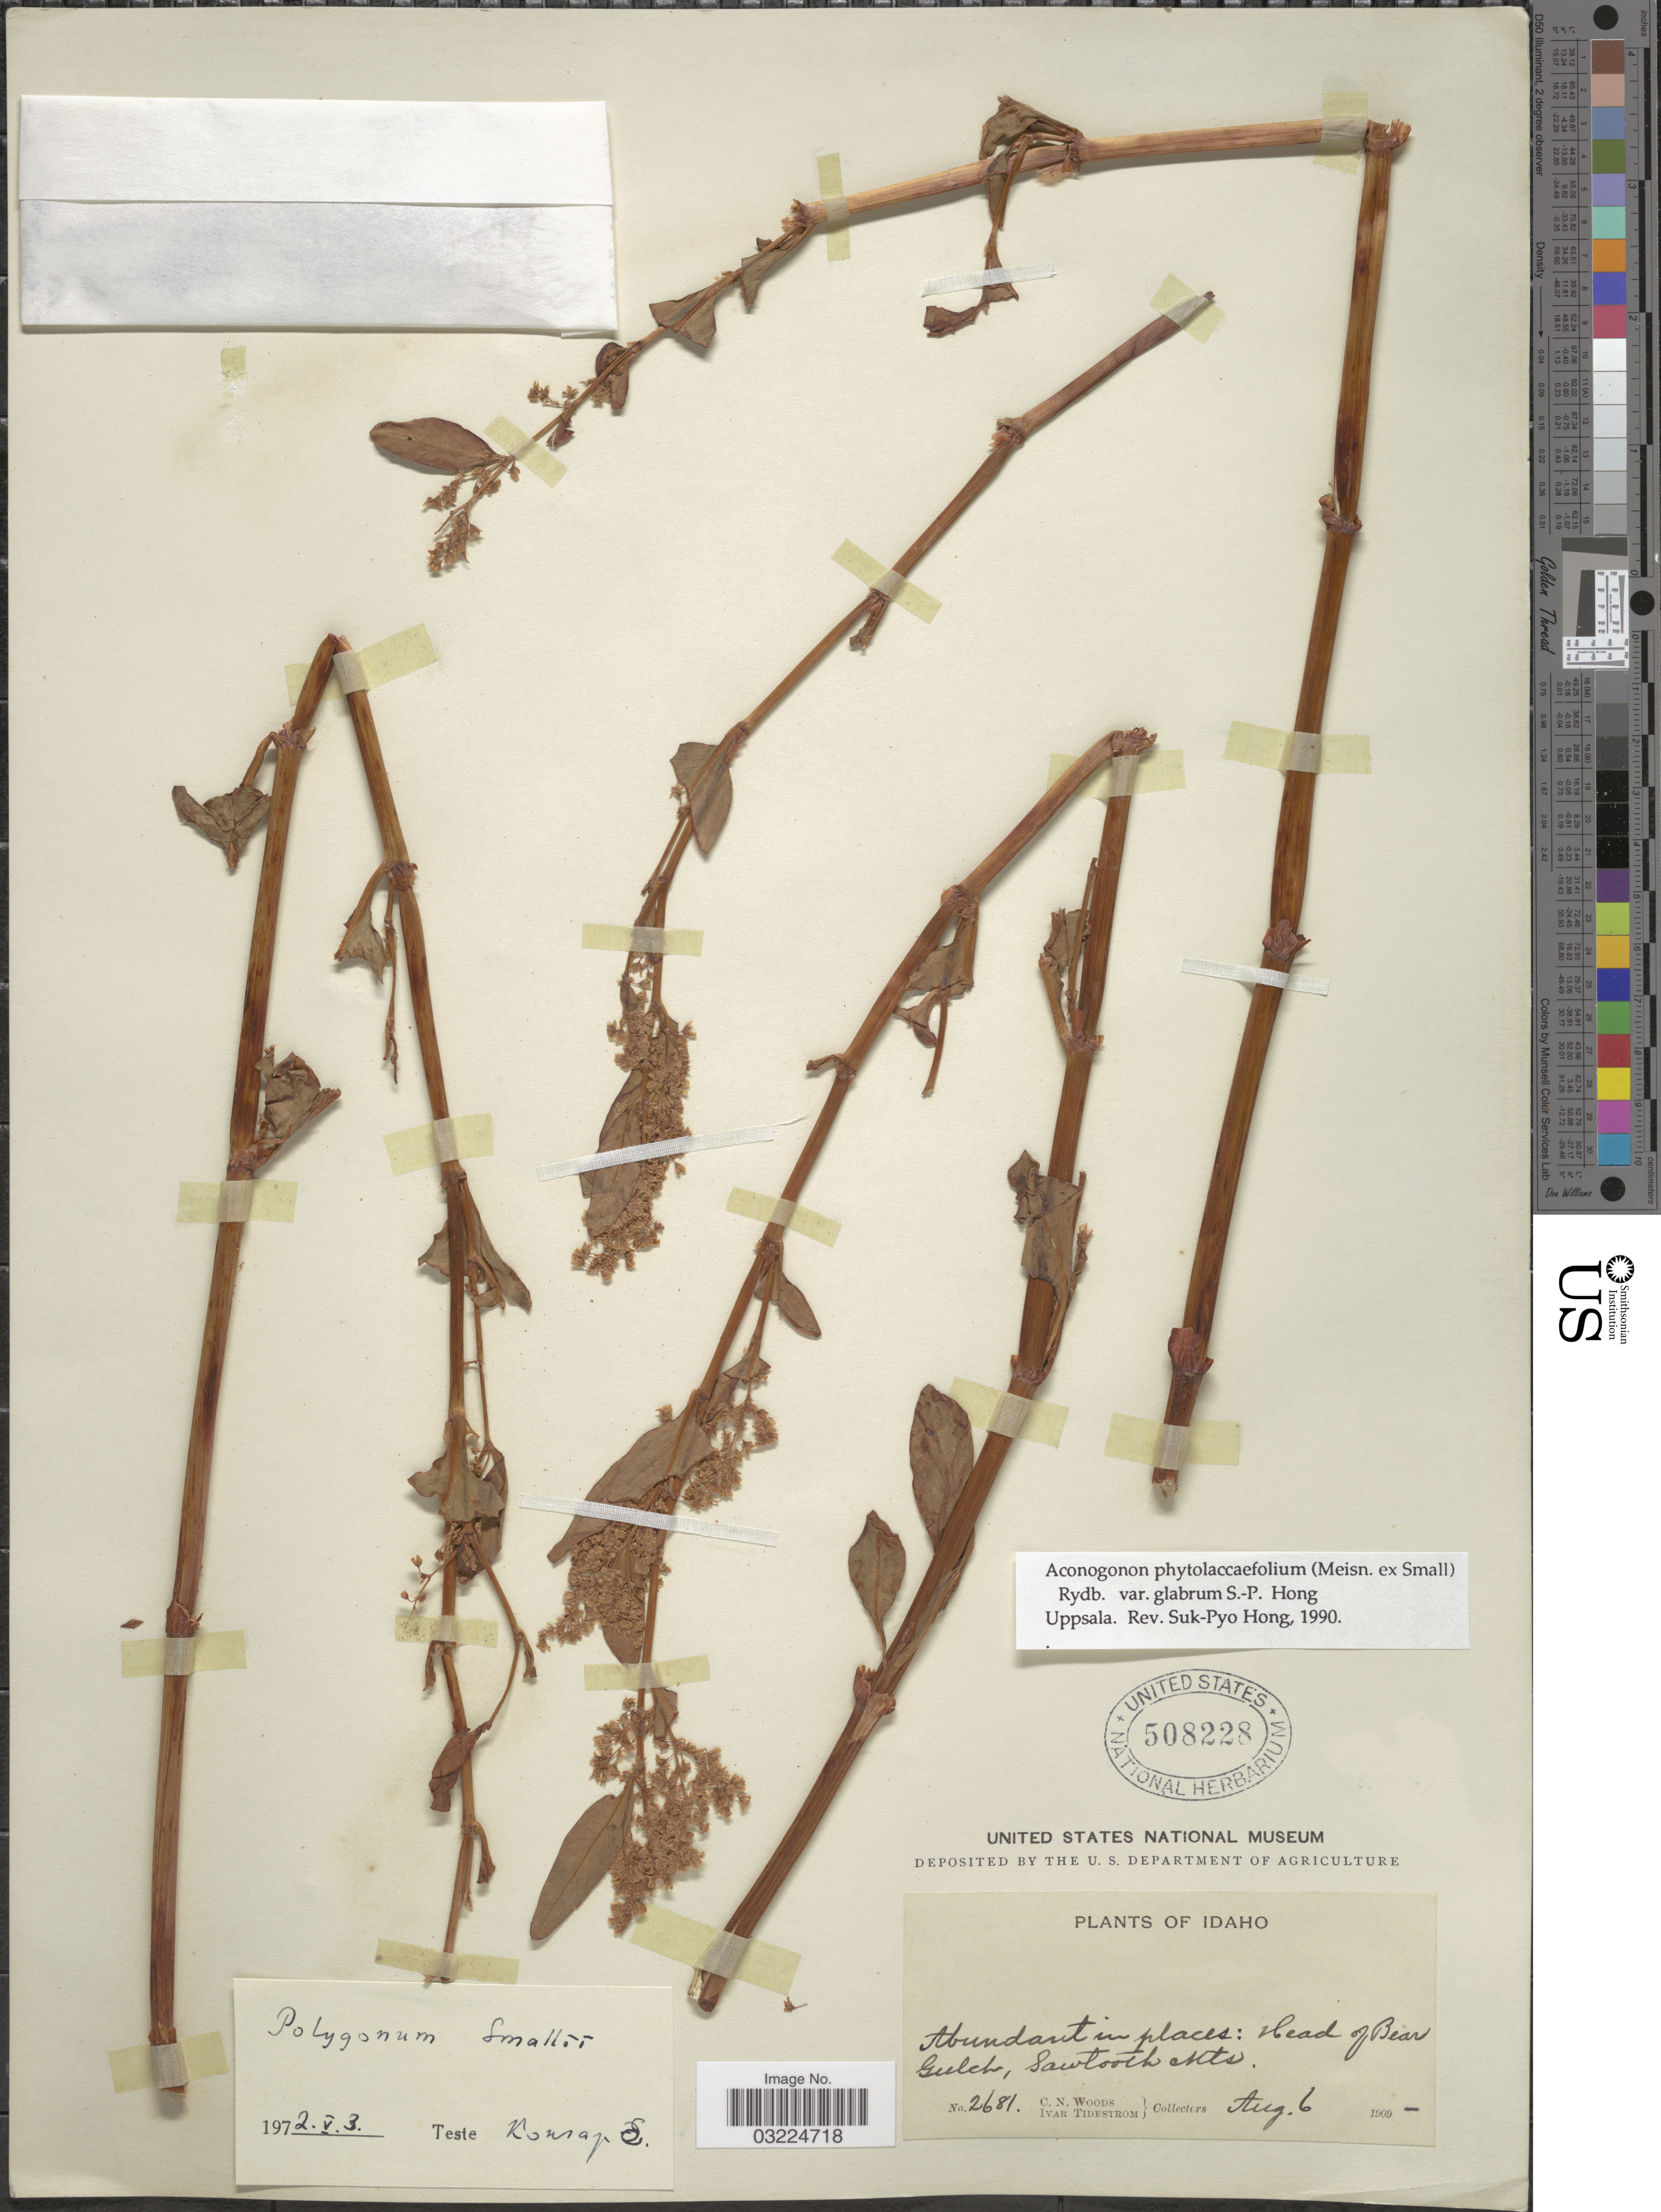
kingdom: Plantae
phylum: Tracheophyta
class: Magnoliopsida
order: Caryophyllales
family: Polygonaceae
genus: Koenigia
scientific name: Koenigia phytolaccifolia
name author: (Meisn. ex Small) T.M. Schust. & Reveal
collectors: C. Woods & I. F. Tidestrom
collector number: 2681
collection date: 1909-08-06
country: United States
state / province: Idaho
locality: Abundant places: Head of Bear Gulch, Sawtooth Mts.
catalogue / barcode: US 508228